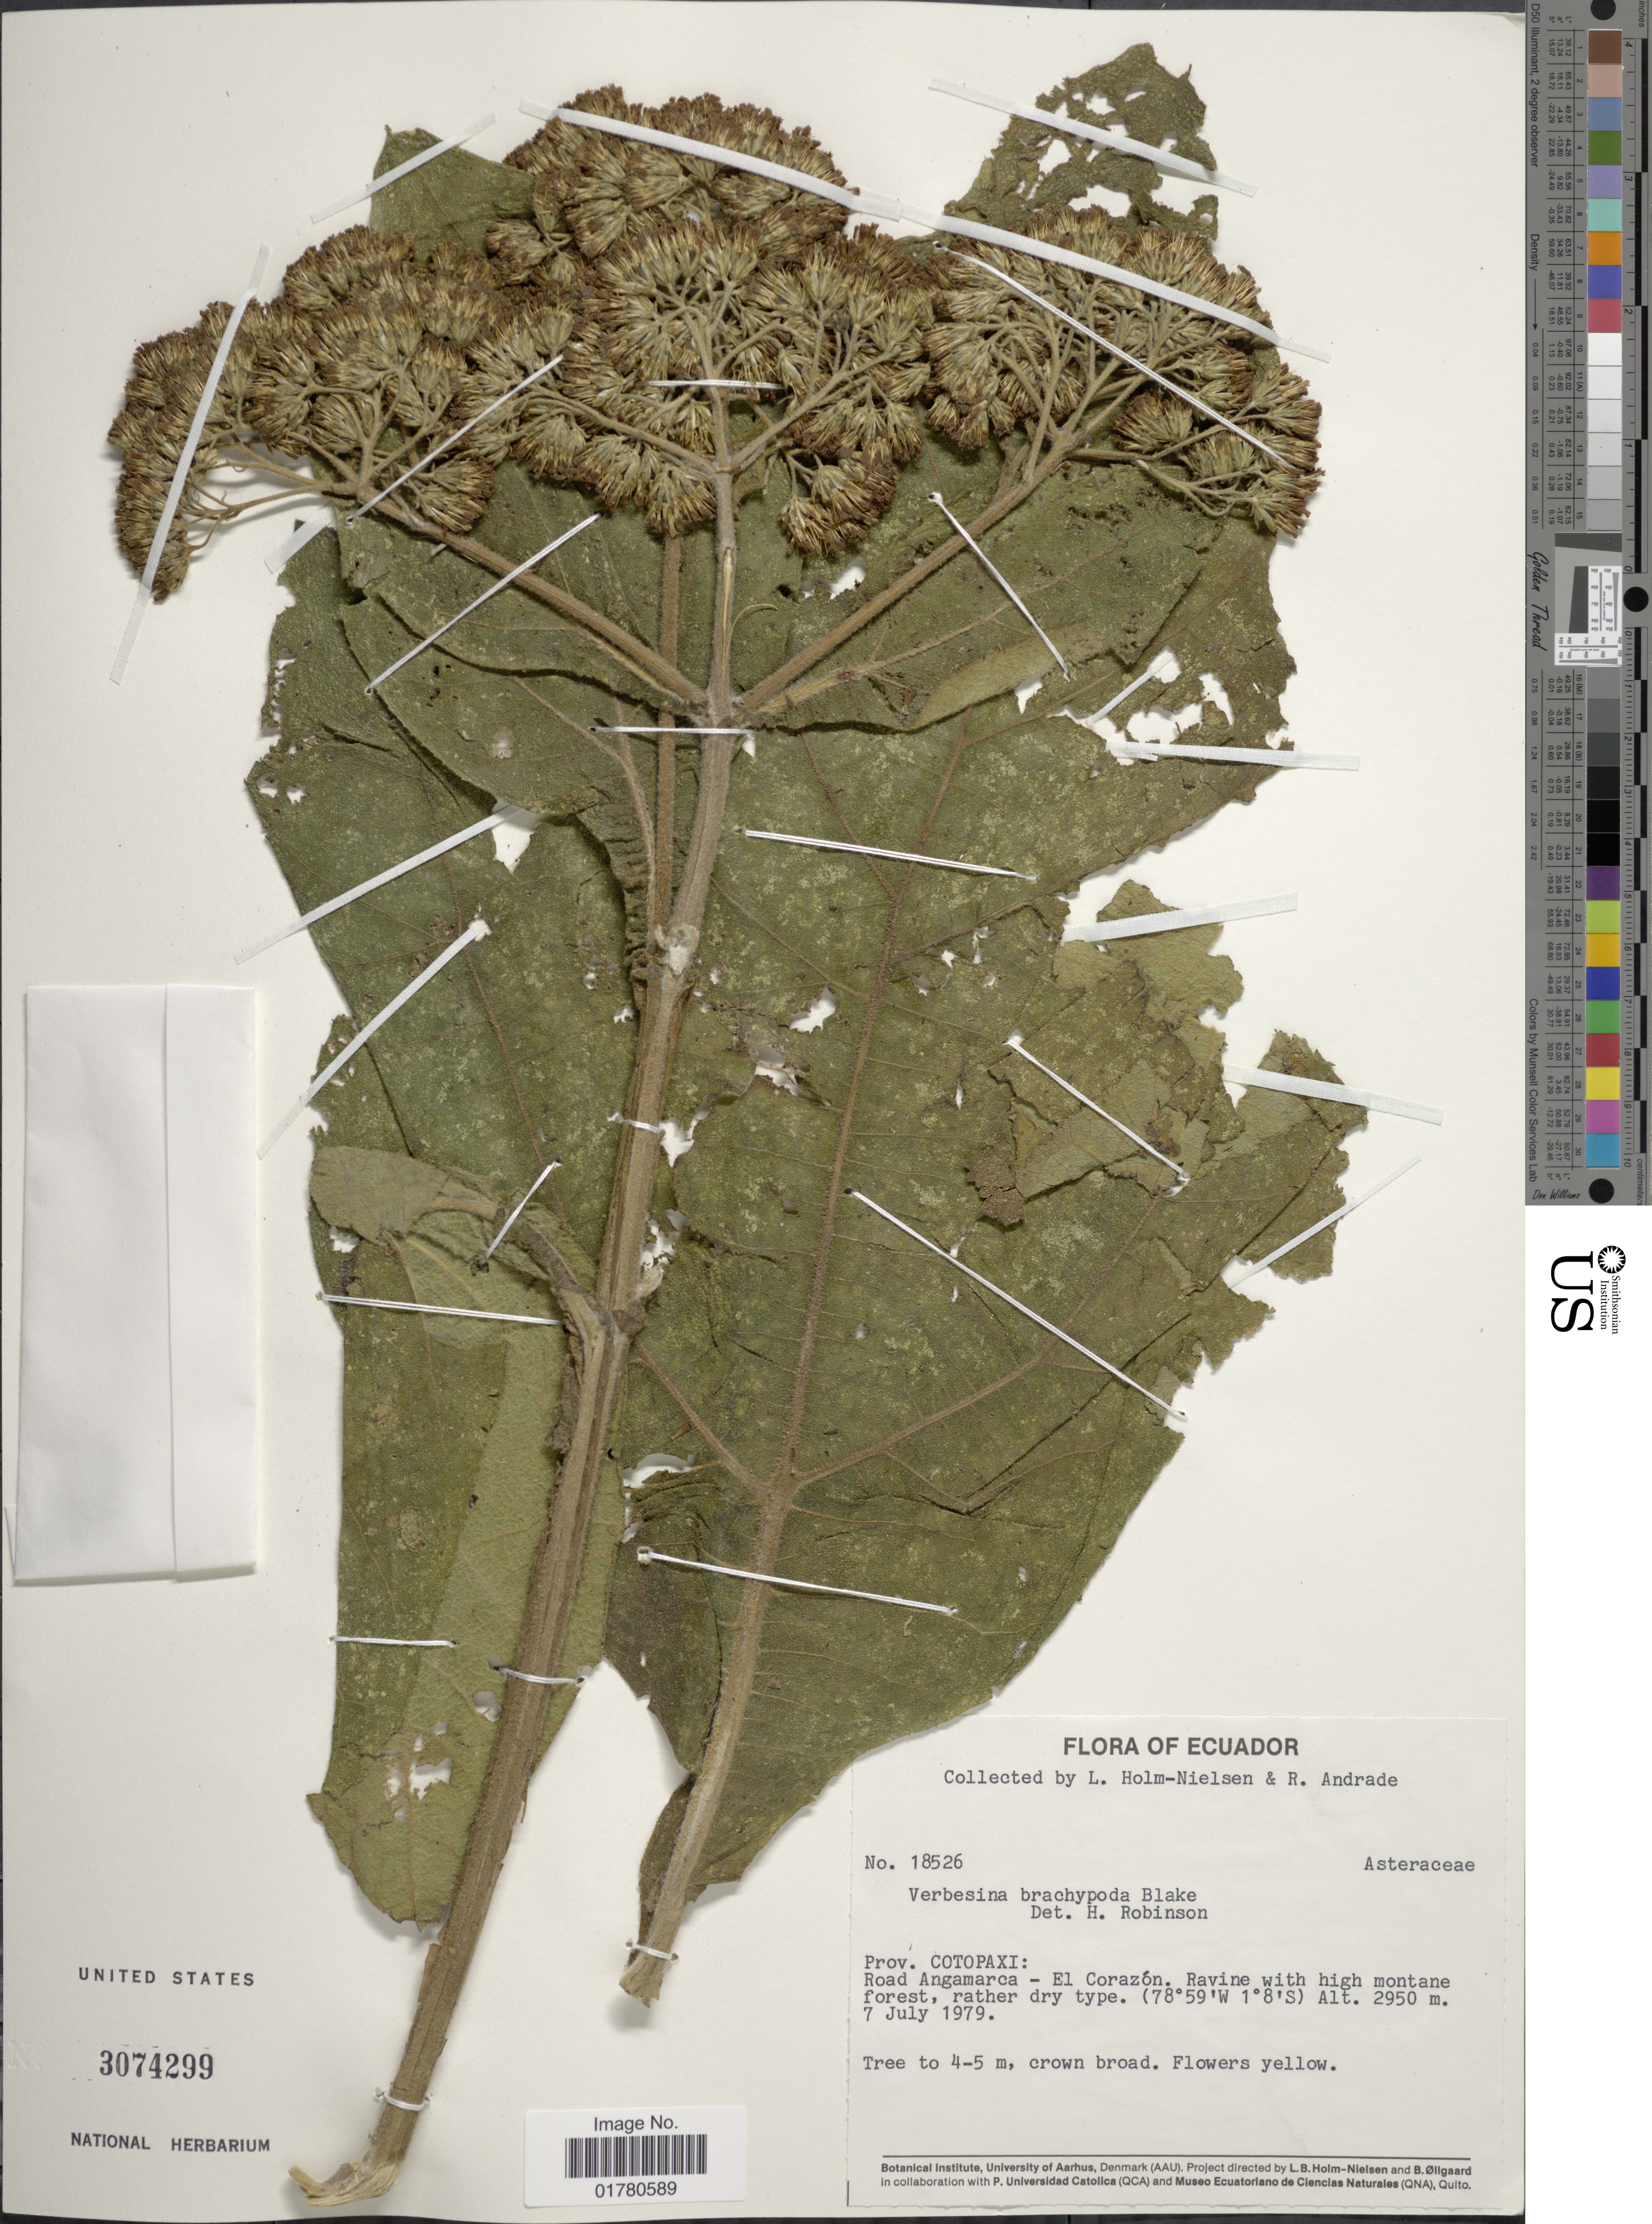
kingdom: Plantae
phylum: Tracheophyta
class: Magnoliopsida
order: Asterales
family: Asteraceae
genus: Verbesina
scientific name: Verbesina brachypoda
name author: S.F. Blake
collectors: L. B. Holm-Nielsen & R. Andrade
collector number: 18526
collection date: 1979-07-07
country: Ecuador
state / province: Cotopaxi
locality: Road Angamarca - El Corazón. Ravibne with high montane forest, rather dry type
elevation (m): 2950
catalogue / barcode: US 3074299